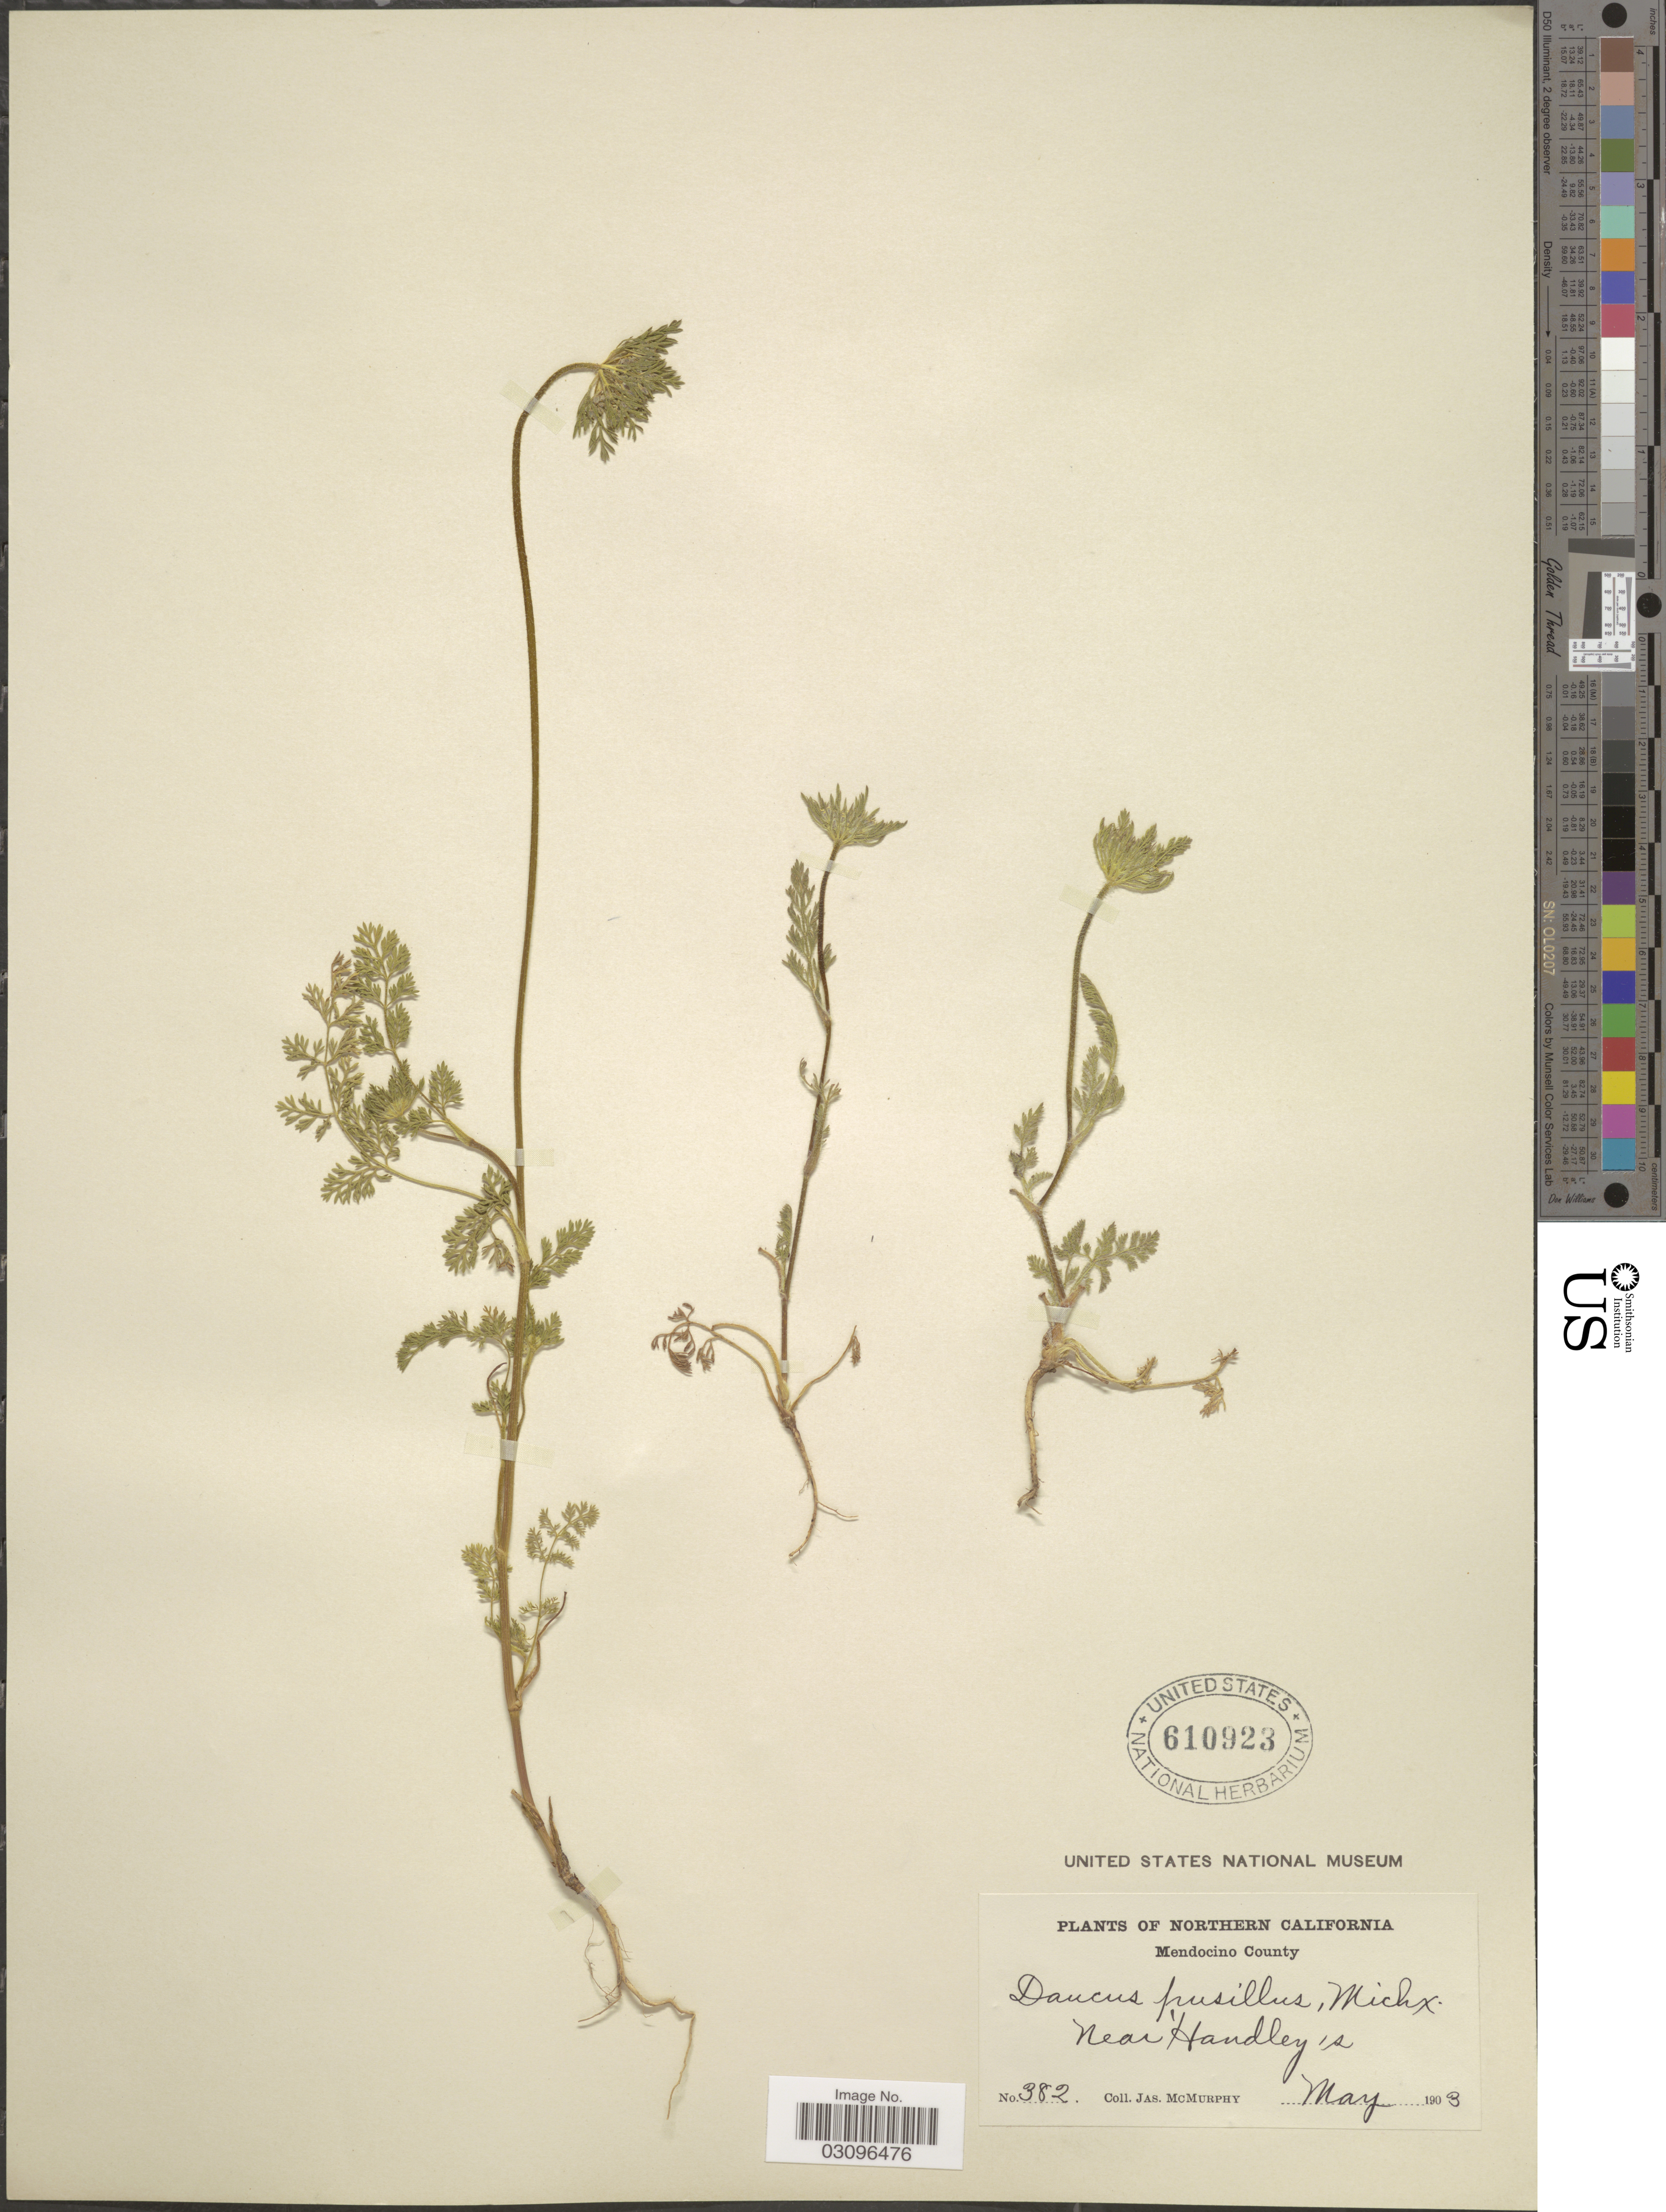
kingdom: Plantae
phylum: Tracheophyta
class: Magnoliopsida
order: Apiales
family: Apiaceae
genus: Daucus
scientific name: Daucus pusillus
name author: Michx.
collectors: J. McMurphy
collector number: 382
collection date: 1903-05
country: United States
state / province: California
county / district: Mendocino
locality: Northern California, Mendocino County, near Handley's.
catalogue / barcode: US 610923